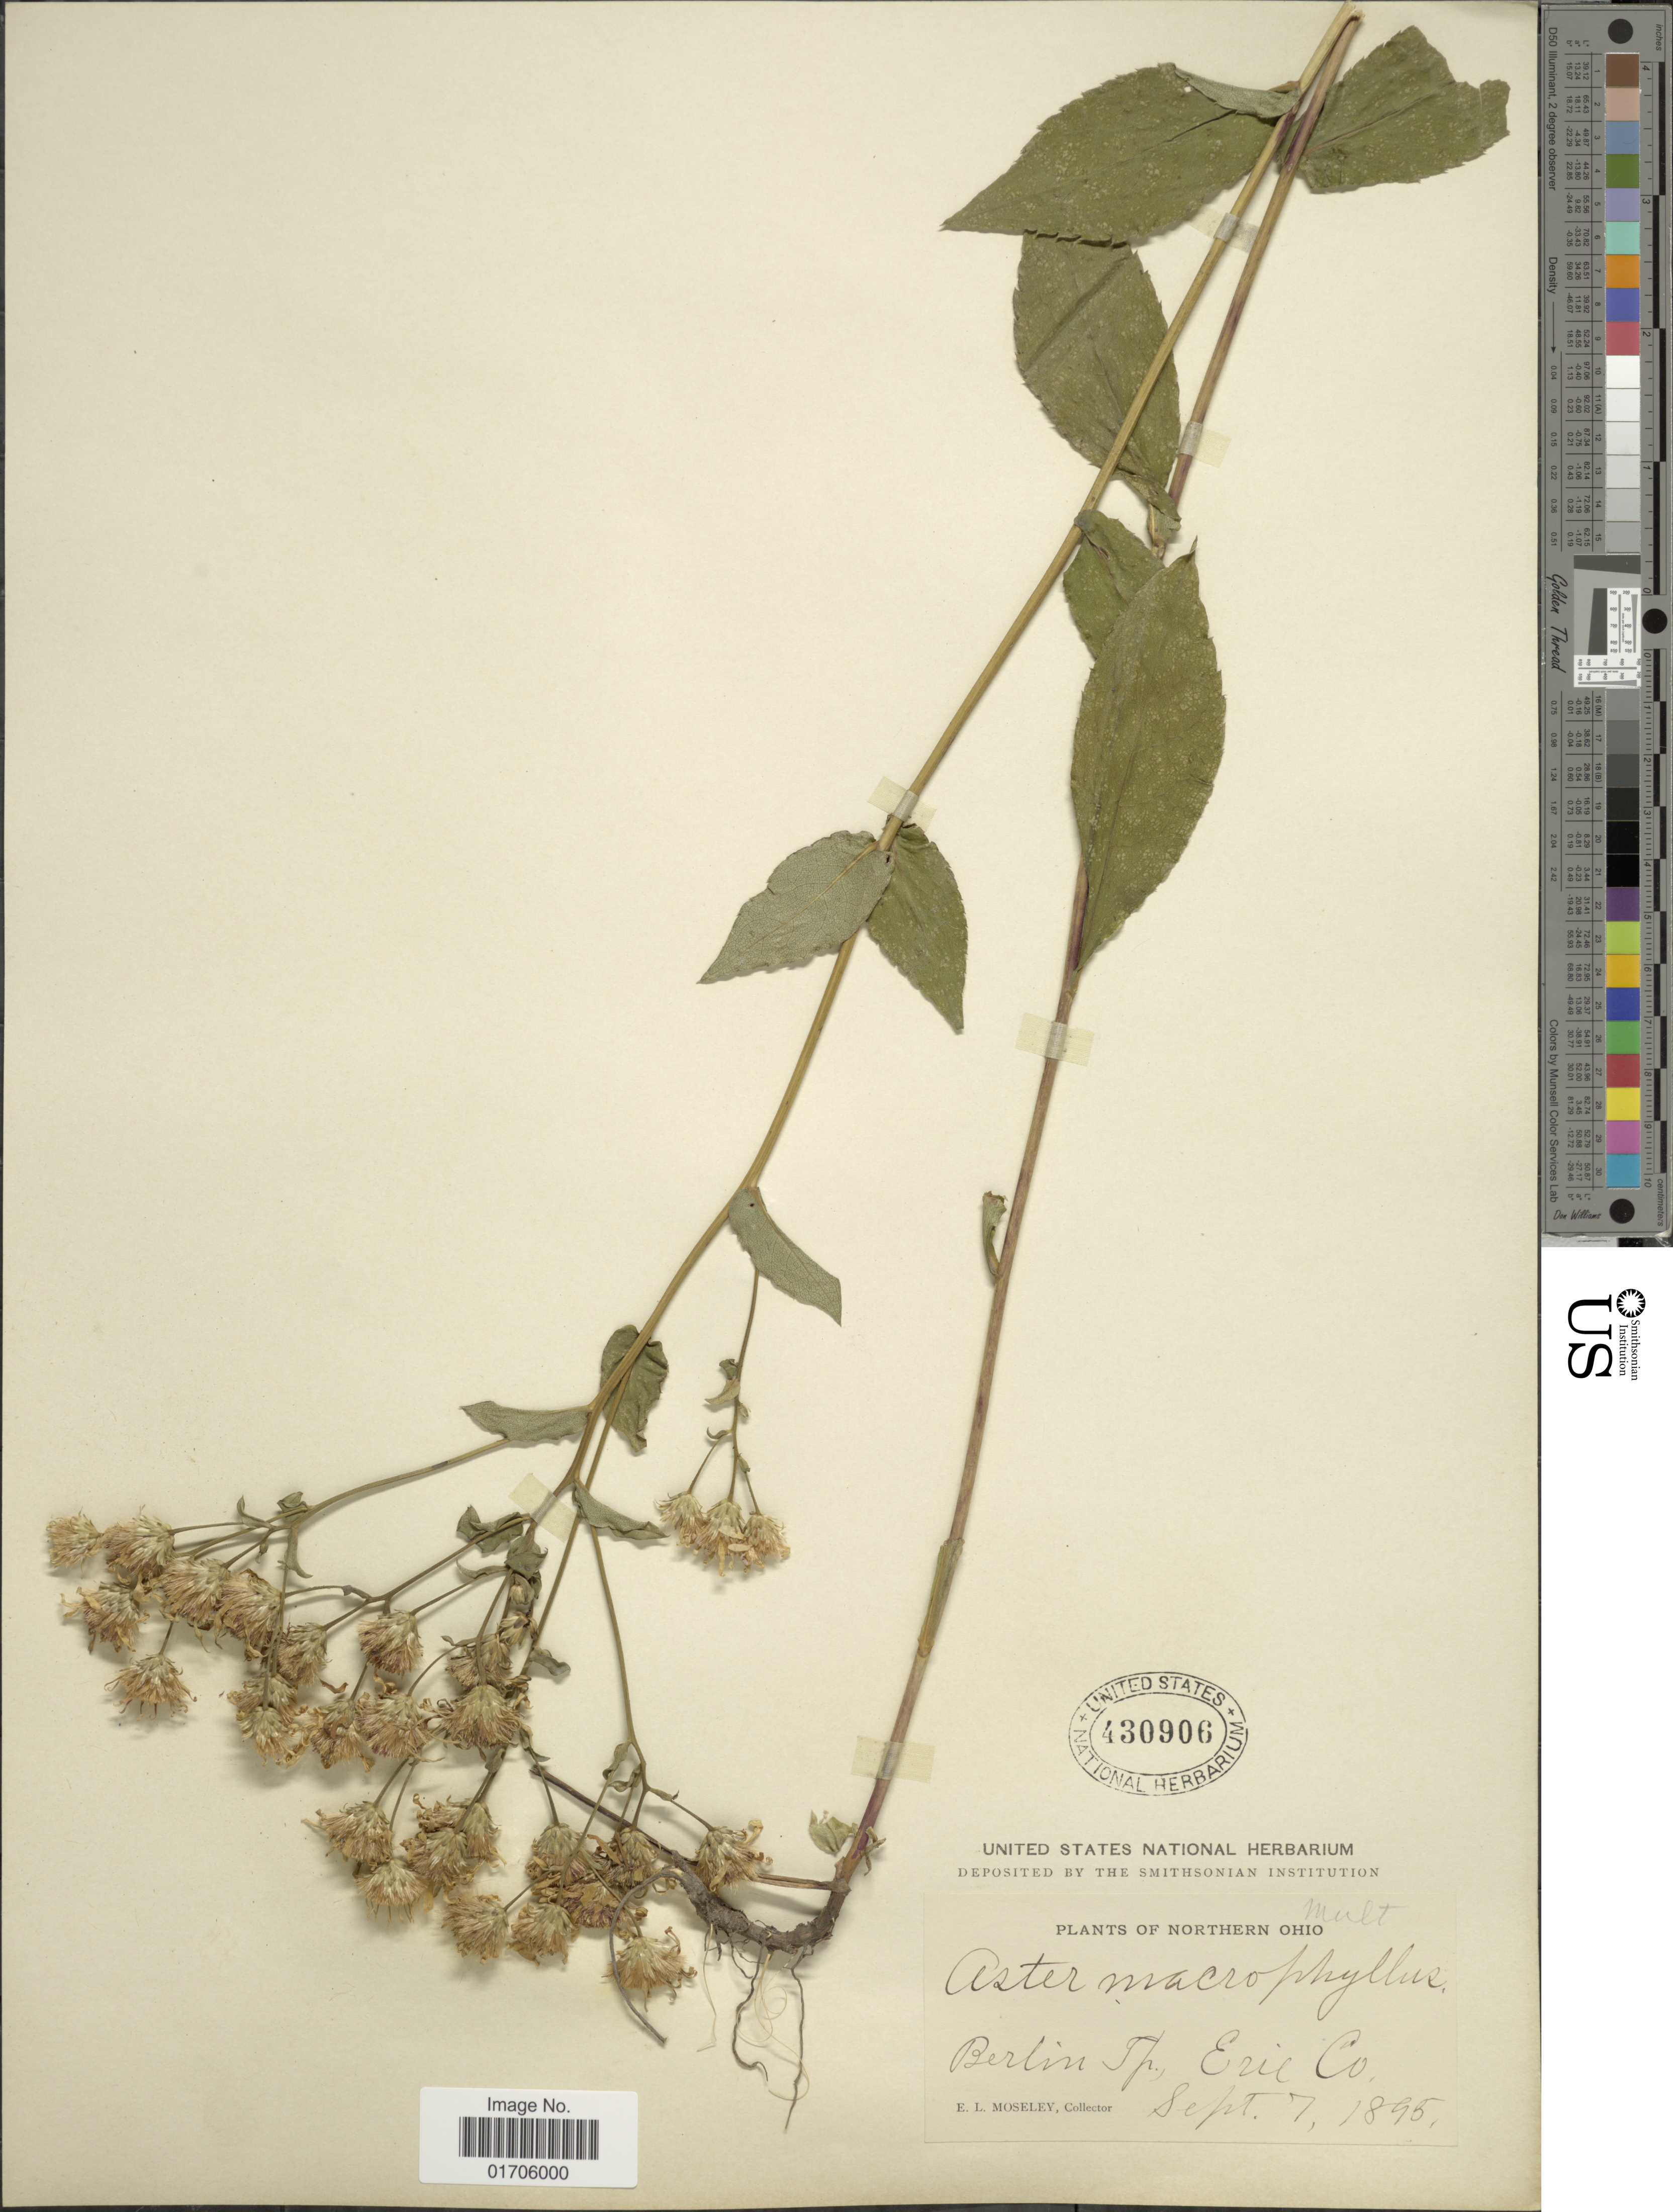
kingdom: Plantae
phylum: Tracheophyta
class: Magnoliopsida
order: Asterales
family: Asteraceae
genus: Eurybia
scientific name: Eurybia sp.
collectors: E. Moseley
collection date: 1895-09-07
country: United States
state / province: Ohio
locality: Northern Ohio. Berlin Tp., Erie Co.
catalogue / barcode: US 430906